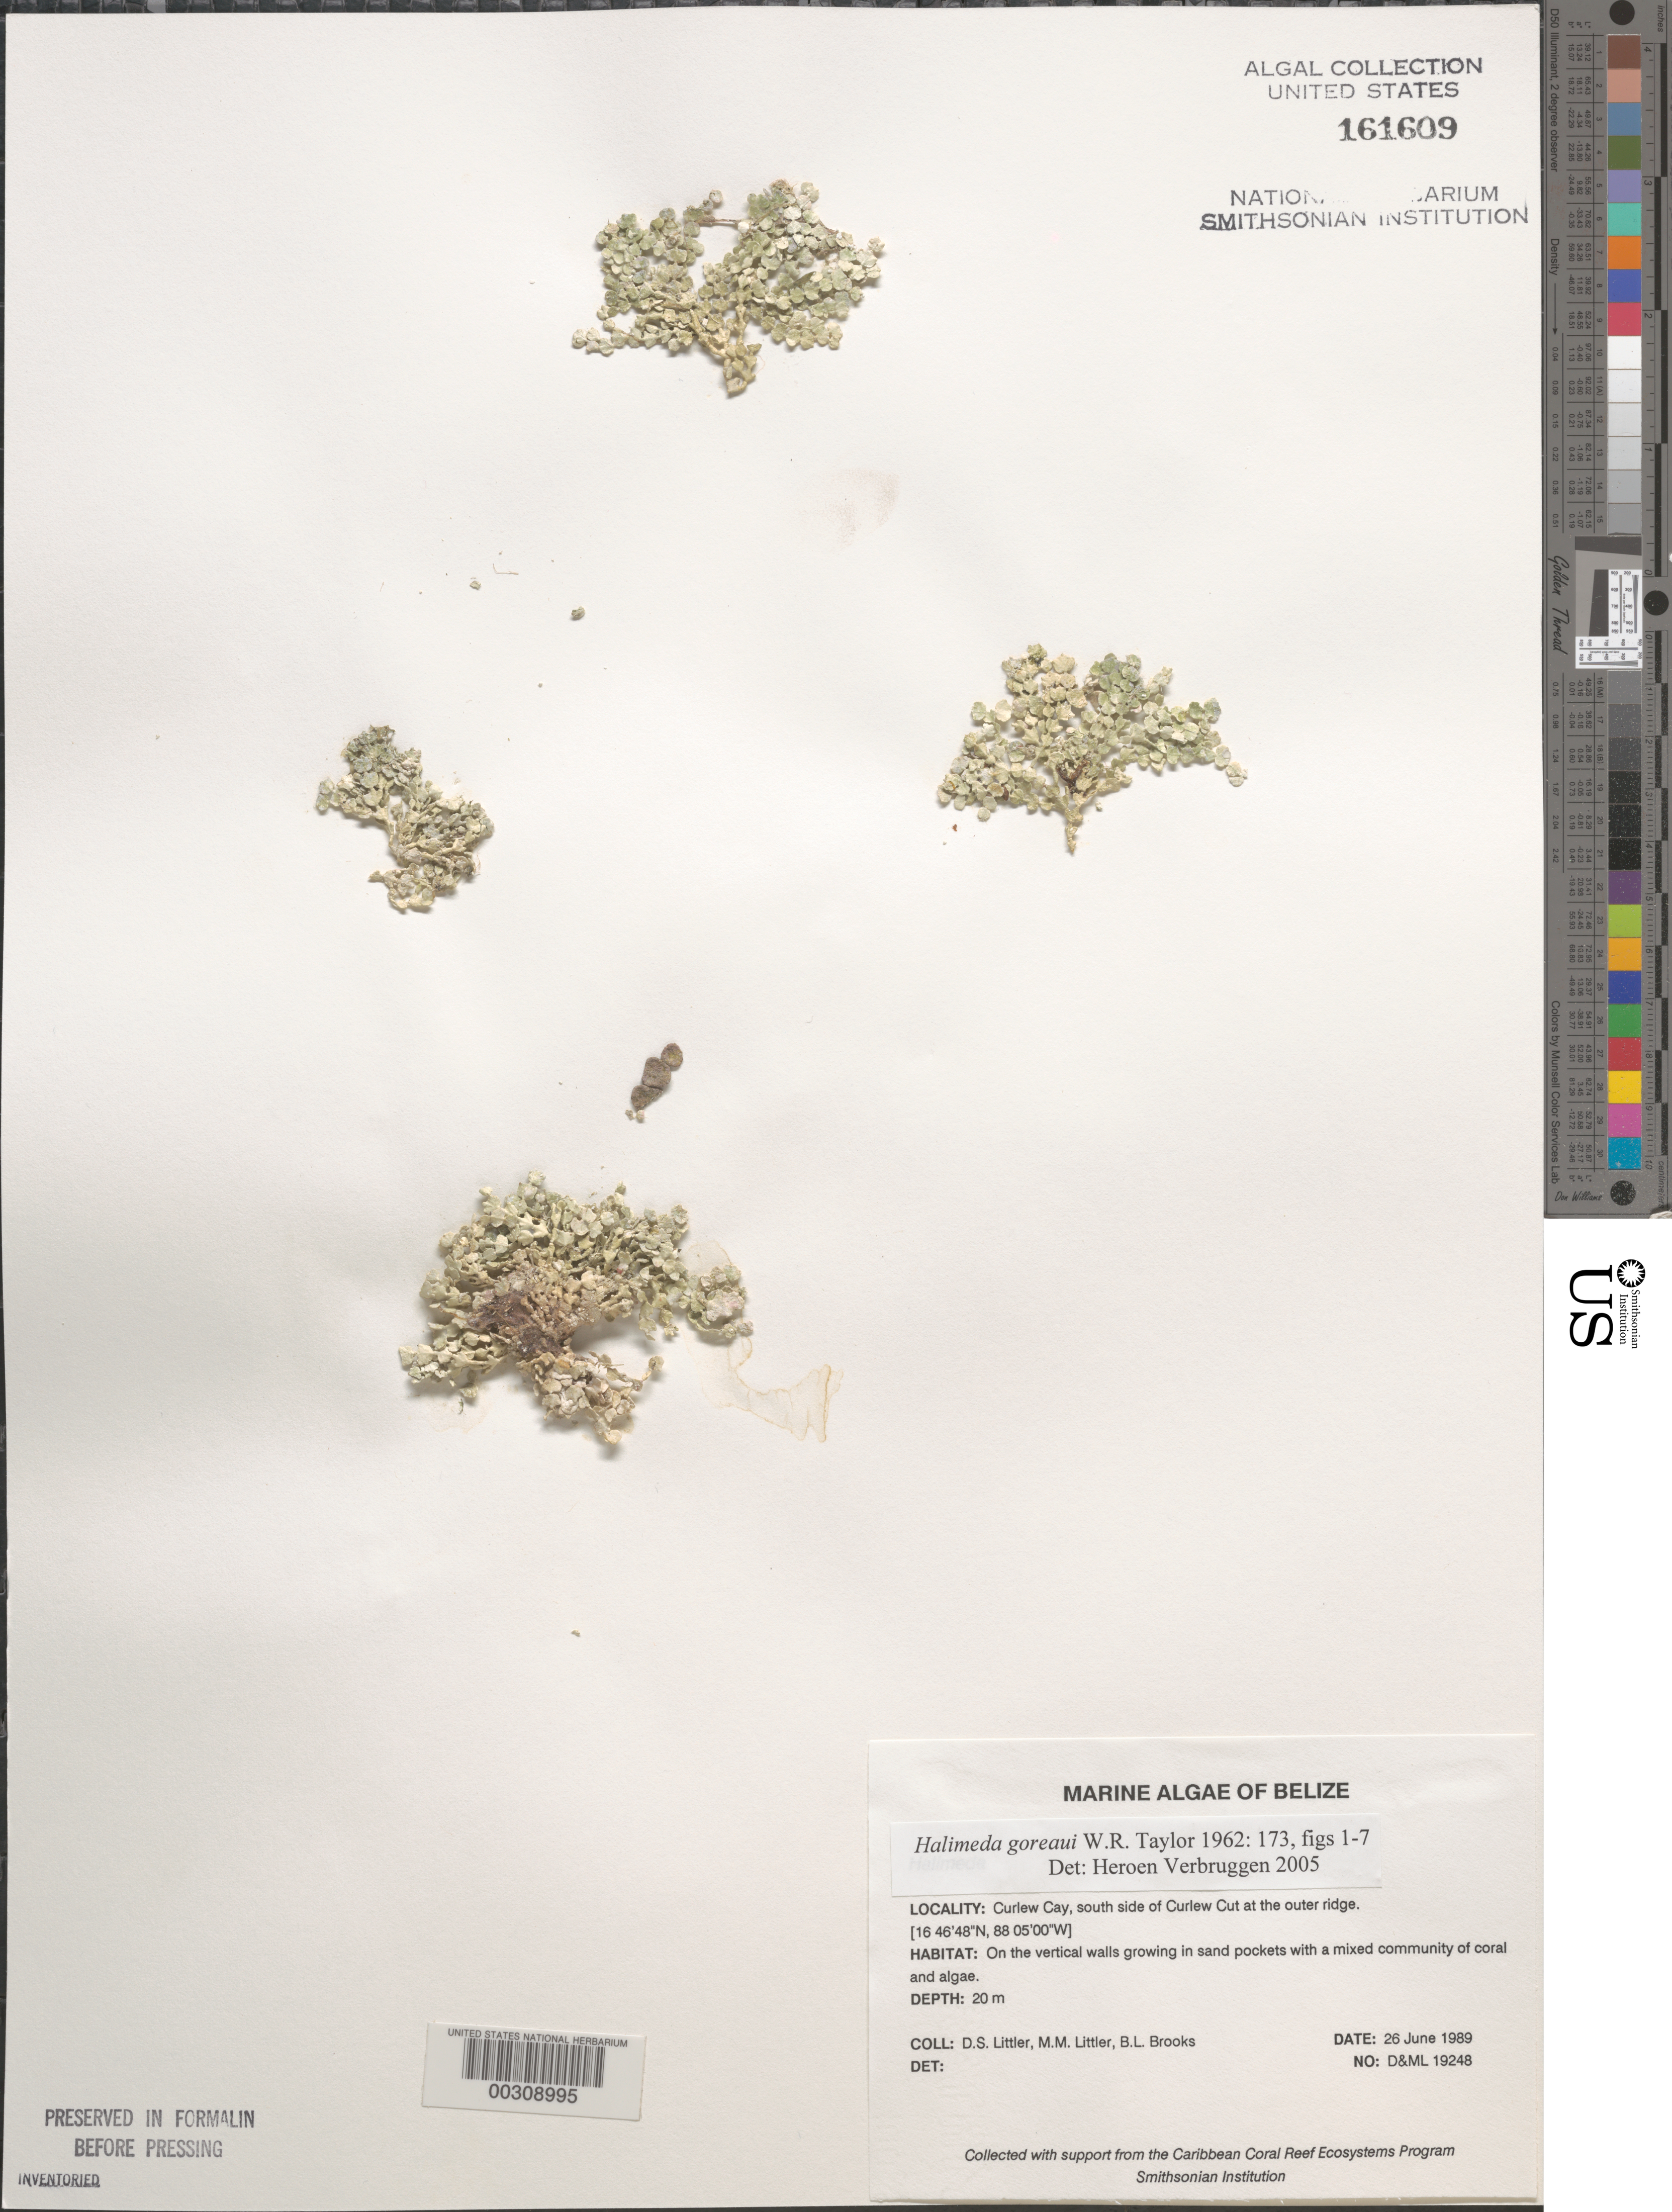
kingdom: Plantae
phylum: Chlorophyta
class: Ulvophyceae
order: Bryopsidales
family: Halimedaceae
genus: Halimeda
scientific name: Halimeda goreaui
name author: W.R. Taylor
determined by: Verbruggen, H.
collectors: D. S. Littler, M. M. Littler & B. Brooks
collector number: D&ML 19248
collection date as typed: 26 Jun 1989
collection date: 1989-06-26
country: Belize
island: Curlew Cay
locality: Curlew Cut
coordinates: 16 46' 48" N, 88 05' 00" w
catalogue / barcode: US 161609